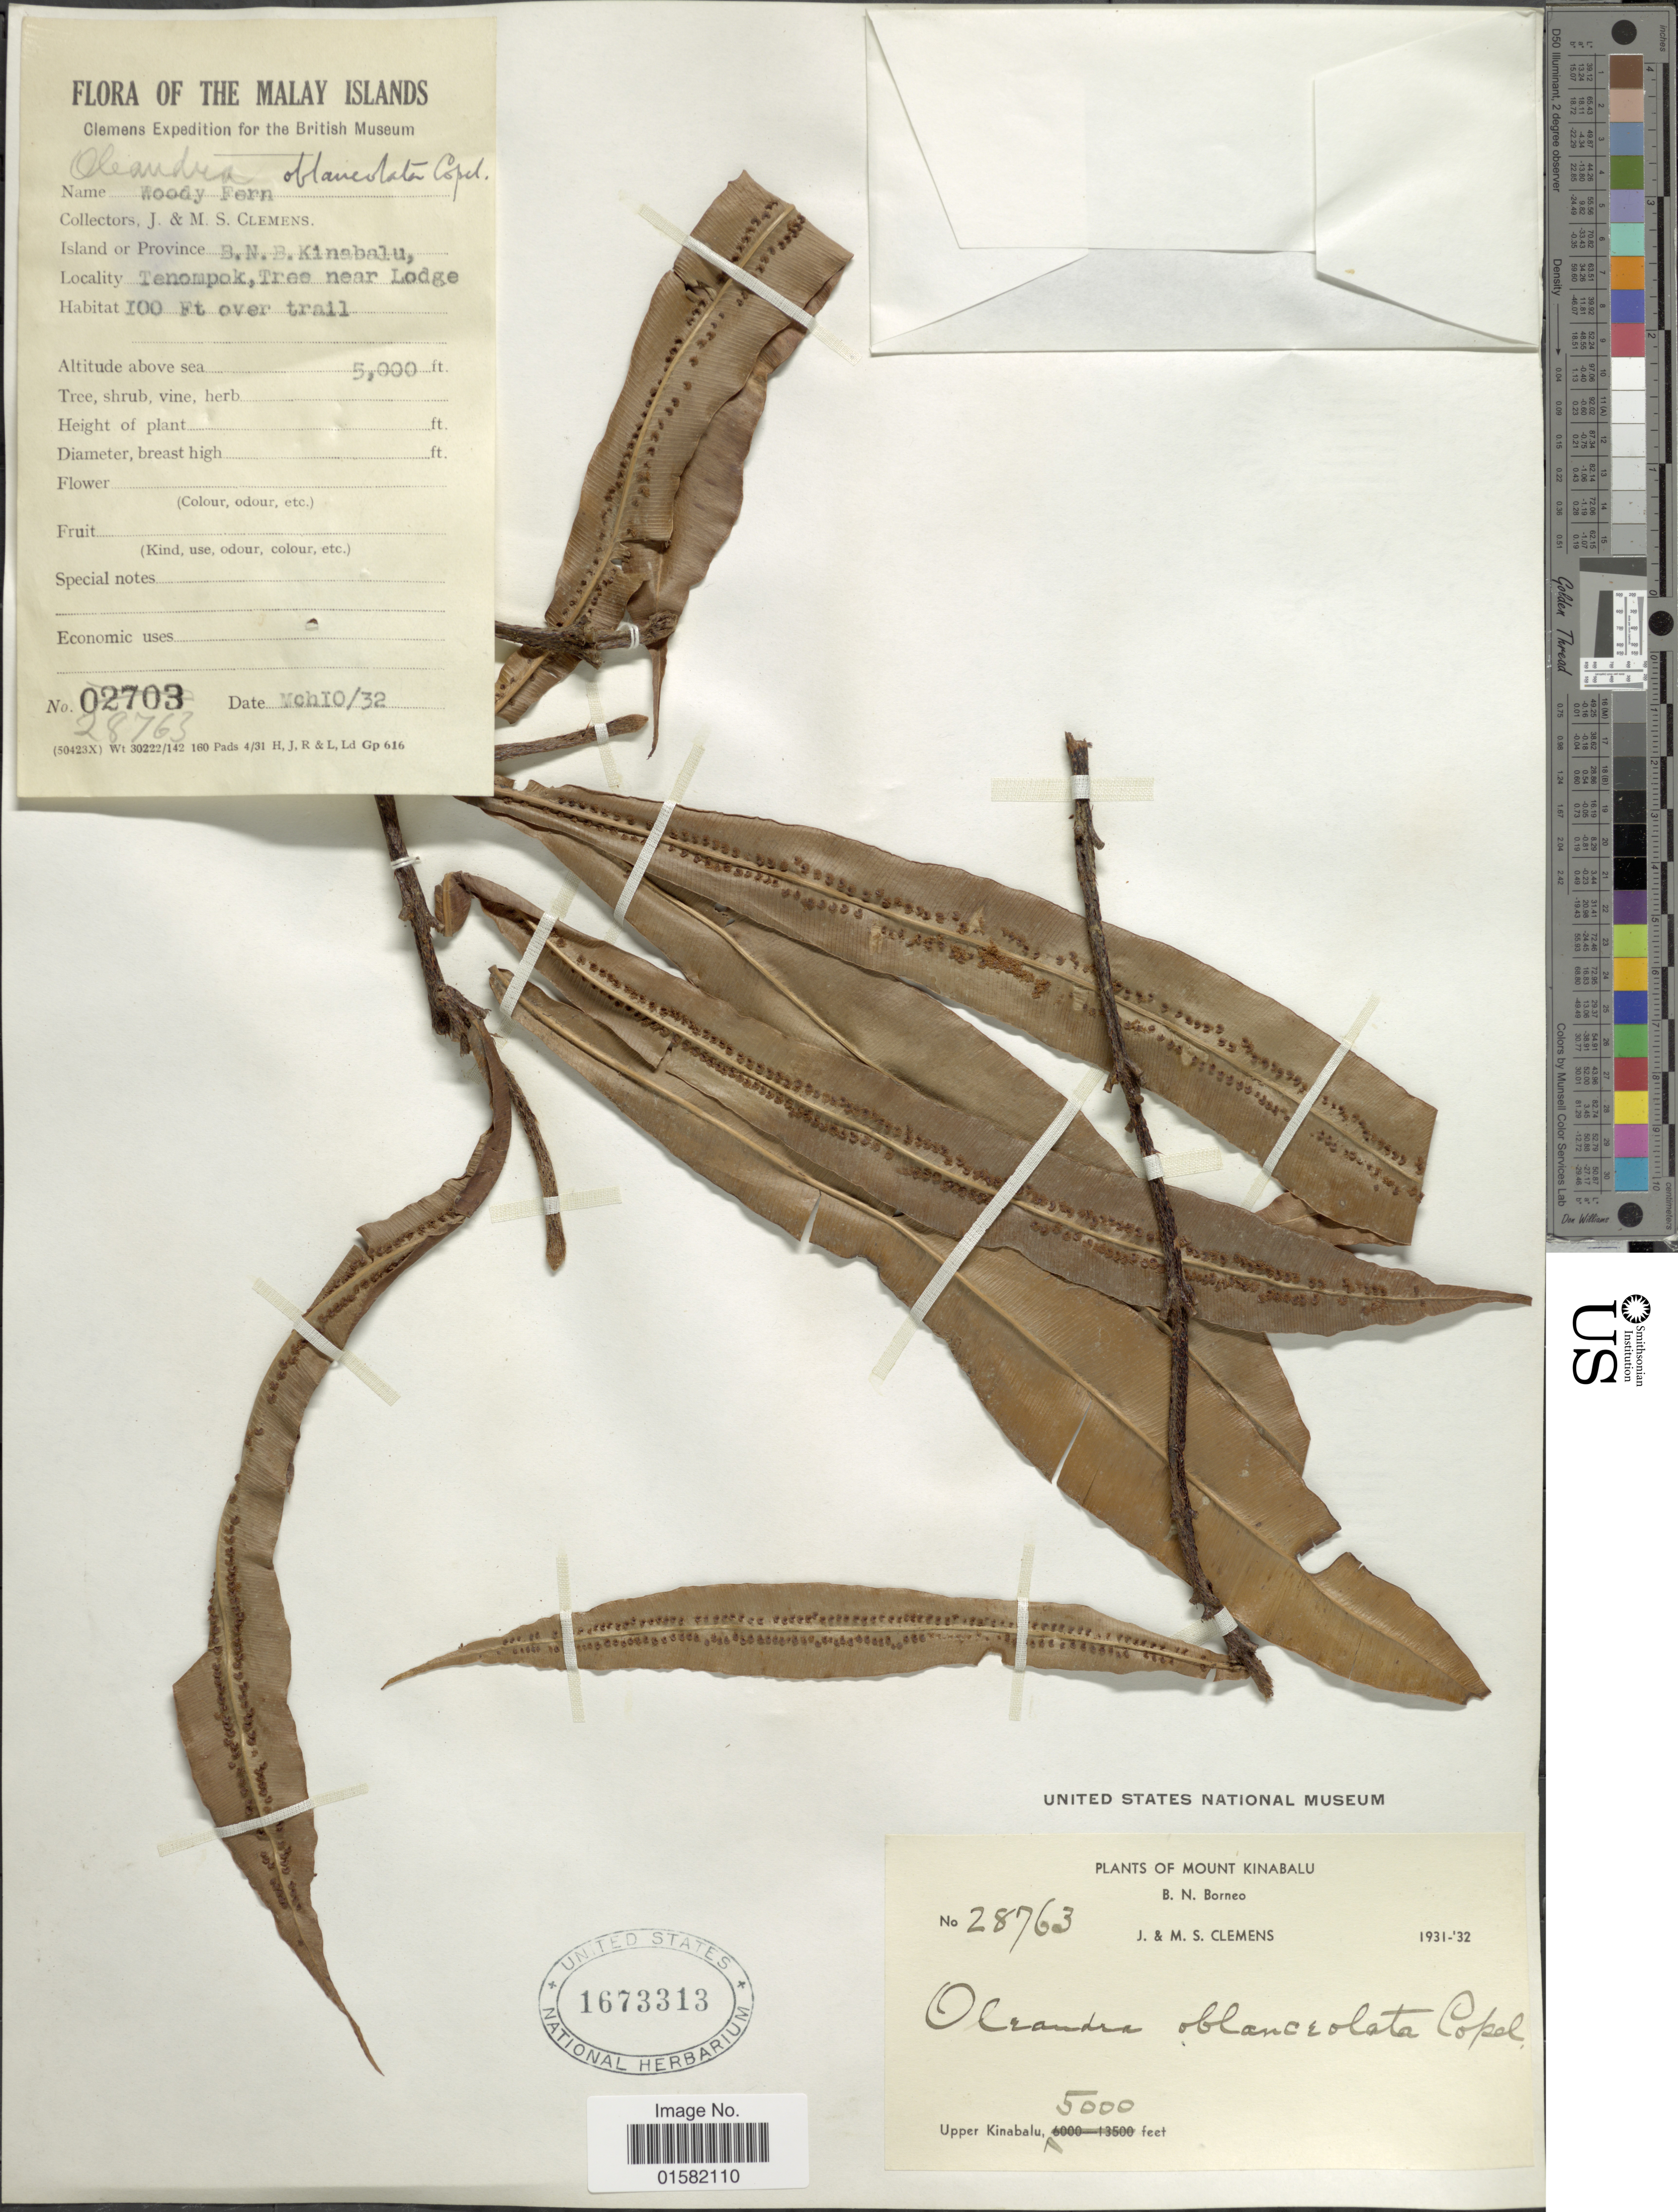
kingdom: Plantae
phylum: Tracheophyta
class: Polypodiopsida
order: Polypodiales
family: Oleandraceae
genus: Oleandra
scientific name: Oleandra oblanceolata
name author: Copel.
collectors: J. Clemens & M. S. Clemens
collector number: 28763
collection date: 1932-03-10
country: Malaysia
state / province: Sabah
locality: Malay Islands, Mount Kinabalu, B.N. Borneo, Upper Kinabalu. Tenompok, Tree near Lodge.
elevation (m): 1524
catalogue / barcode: US 1673313